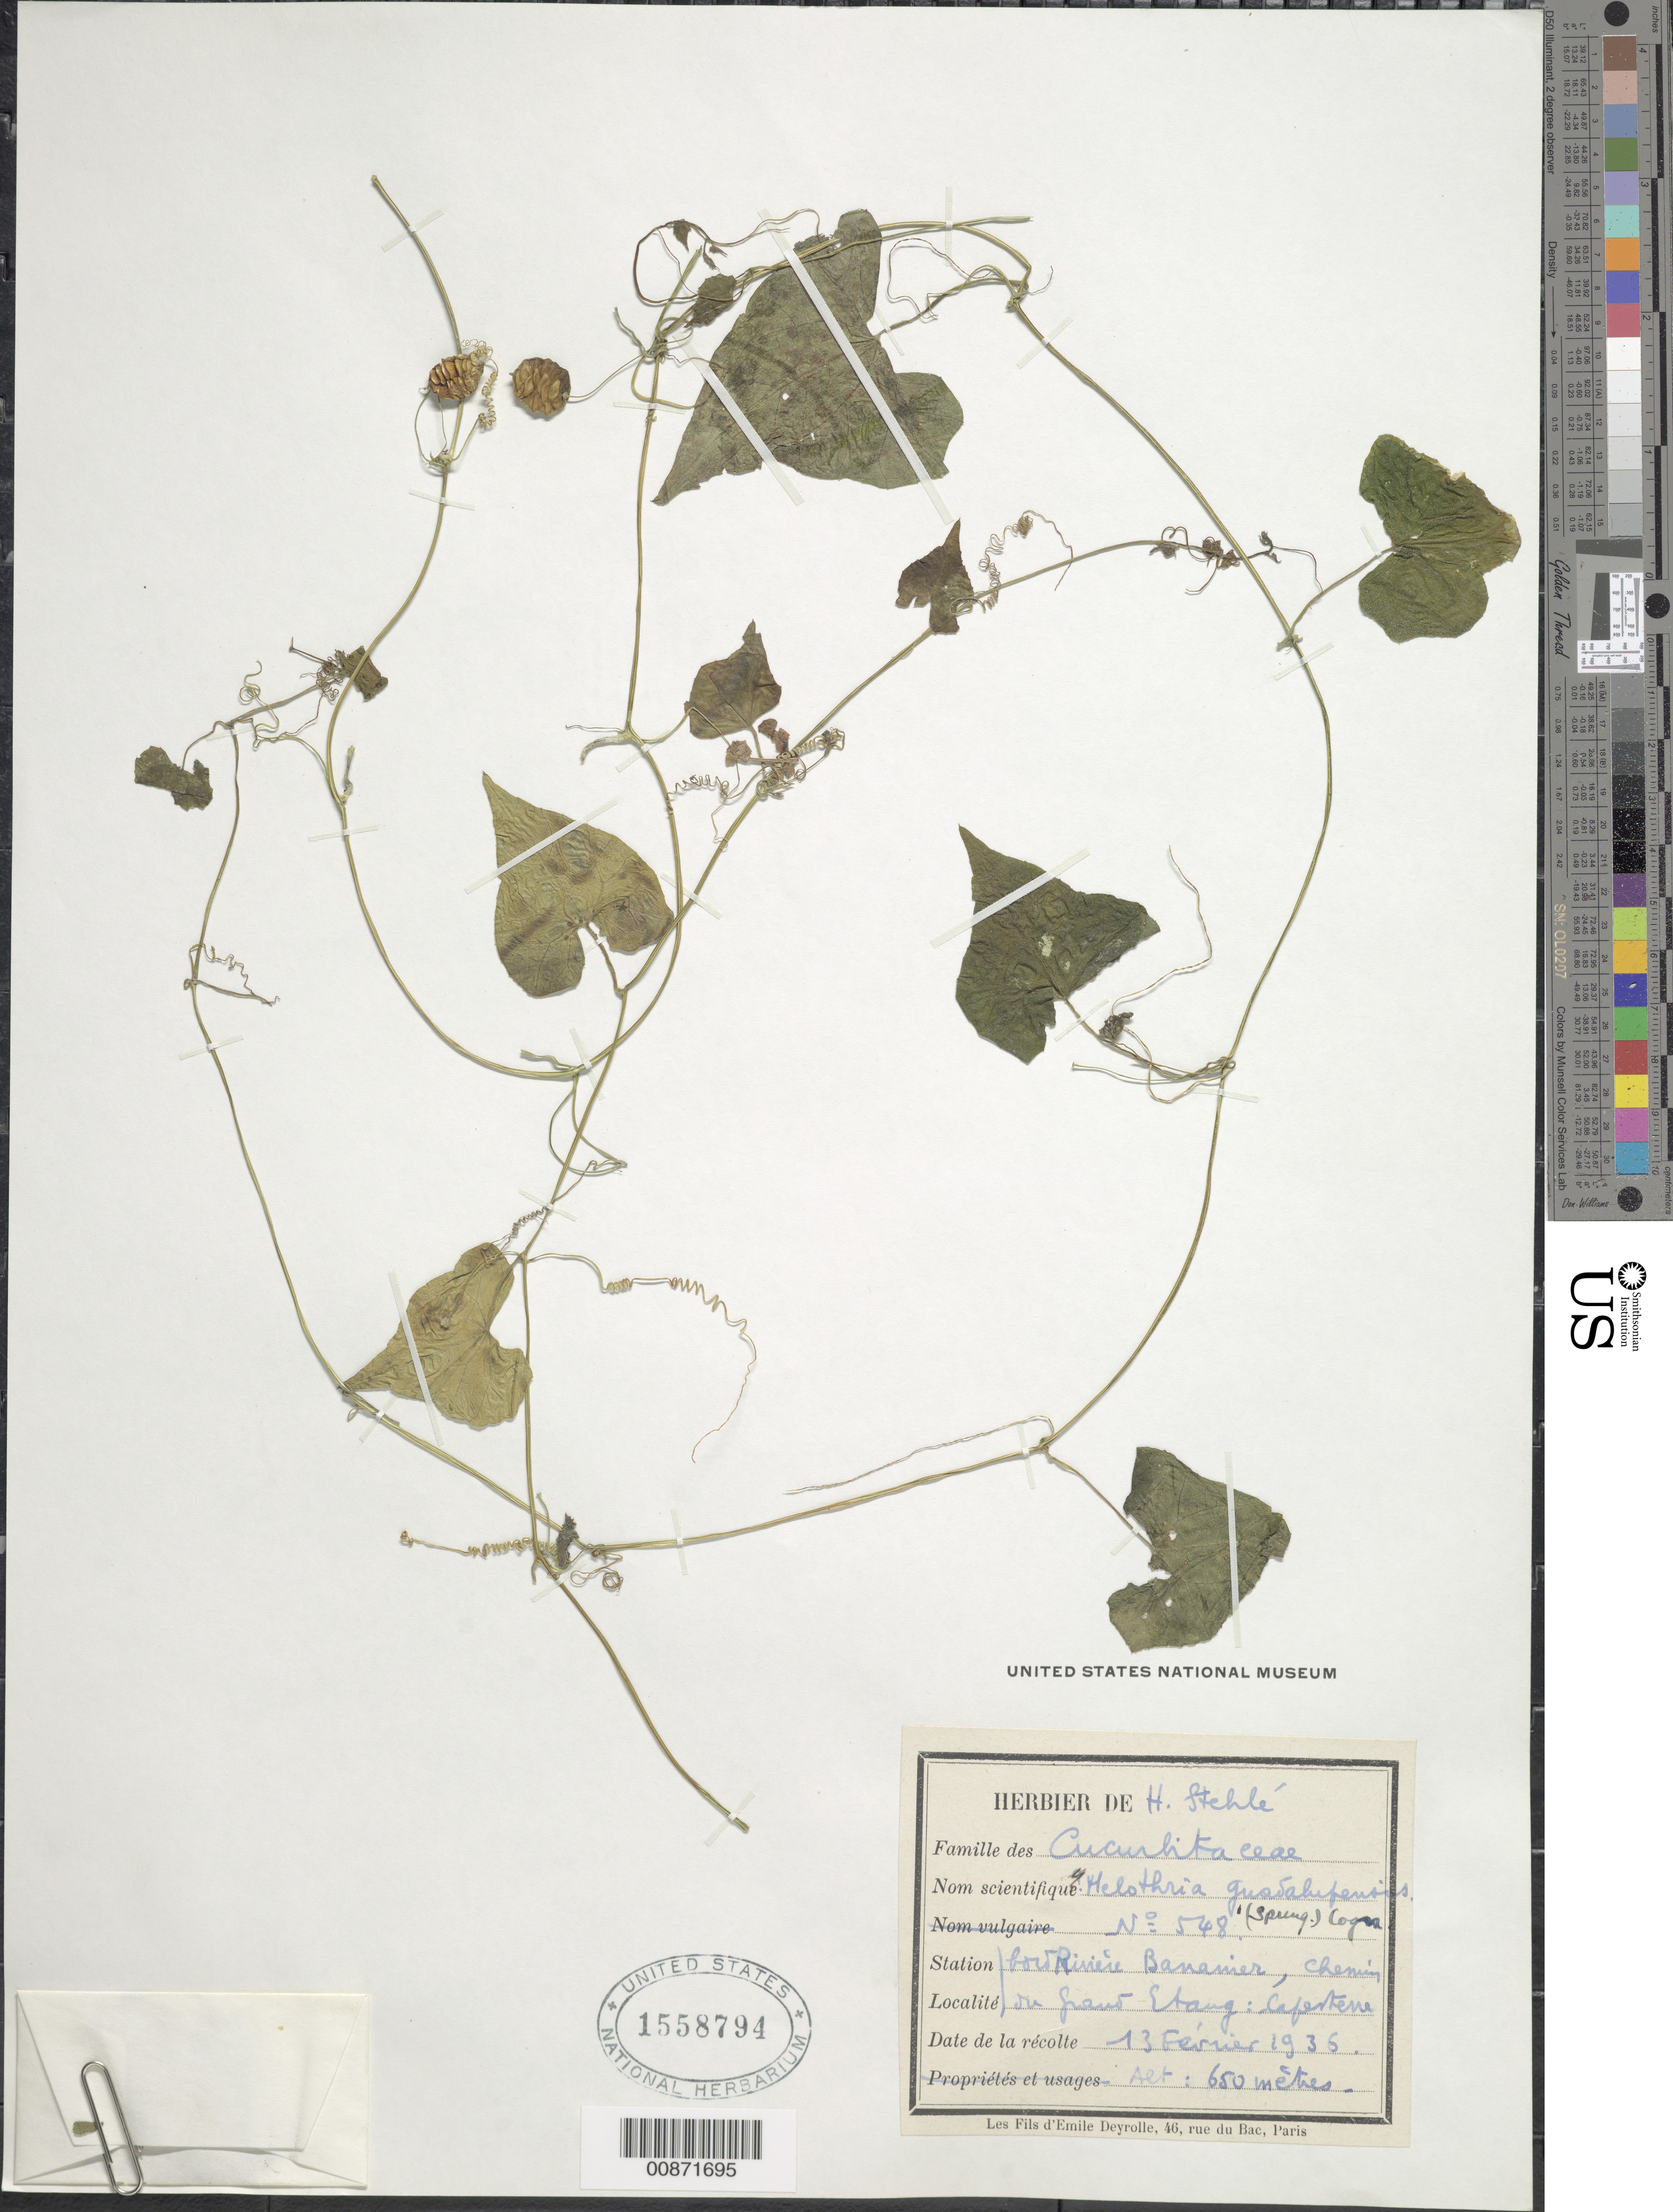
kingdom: Plantae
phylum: Tracheophyta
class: Magnoliopsida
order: Cucurbitales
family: Cucurbitaceae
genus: Melothria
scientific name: Melothria pendula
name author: L.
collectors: H. Stehlé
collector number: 548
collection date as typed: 13 Feb 1936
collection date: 1936-02-13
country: Guadeloupe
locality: Bord Rivière Bananier, Chemin du Grand Etang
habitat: River bank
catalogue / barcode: US 1558794